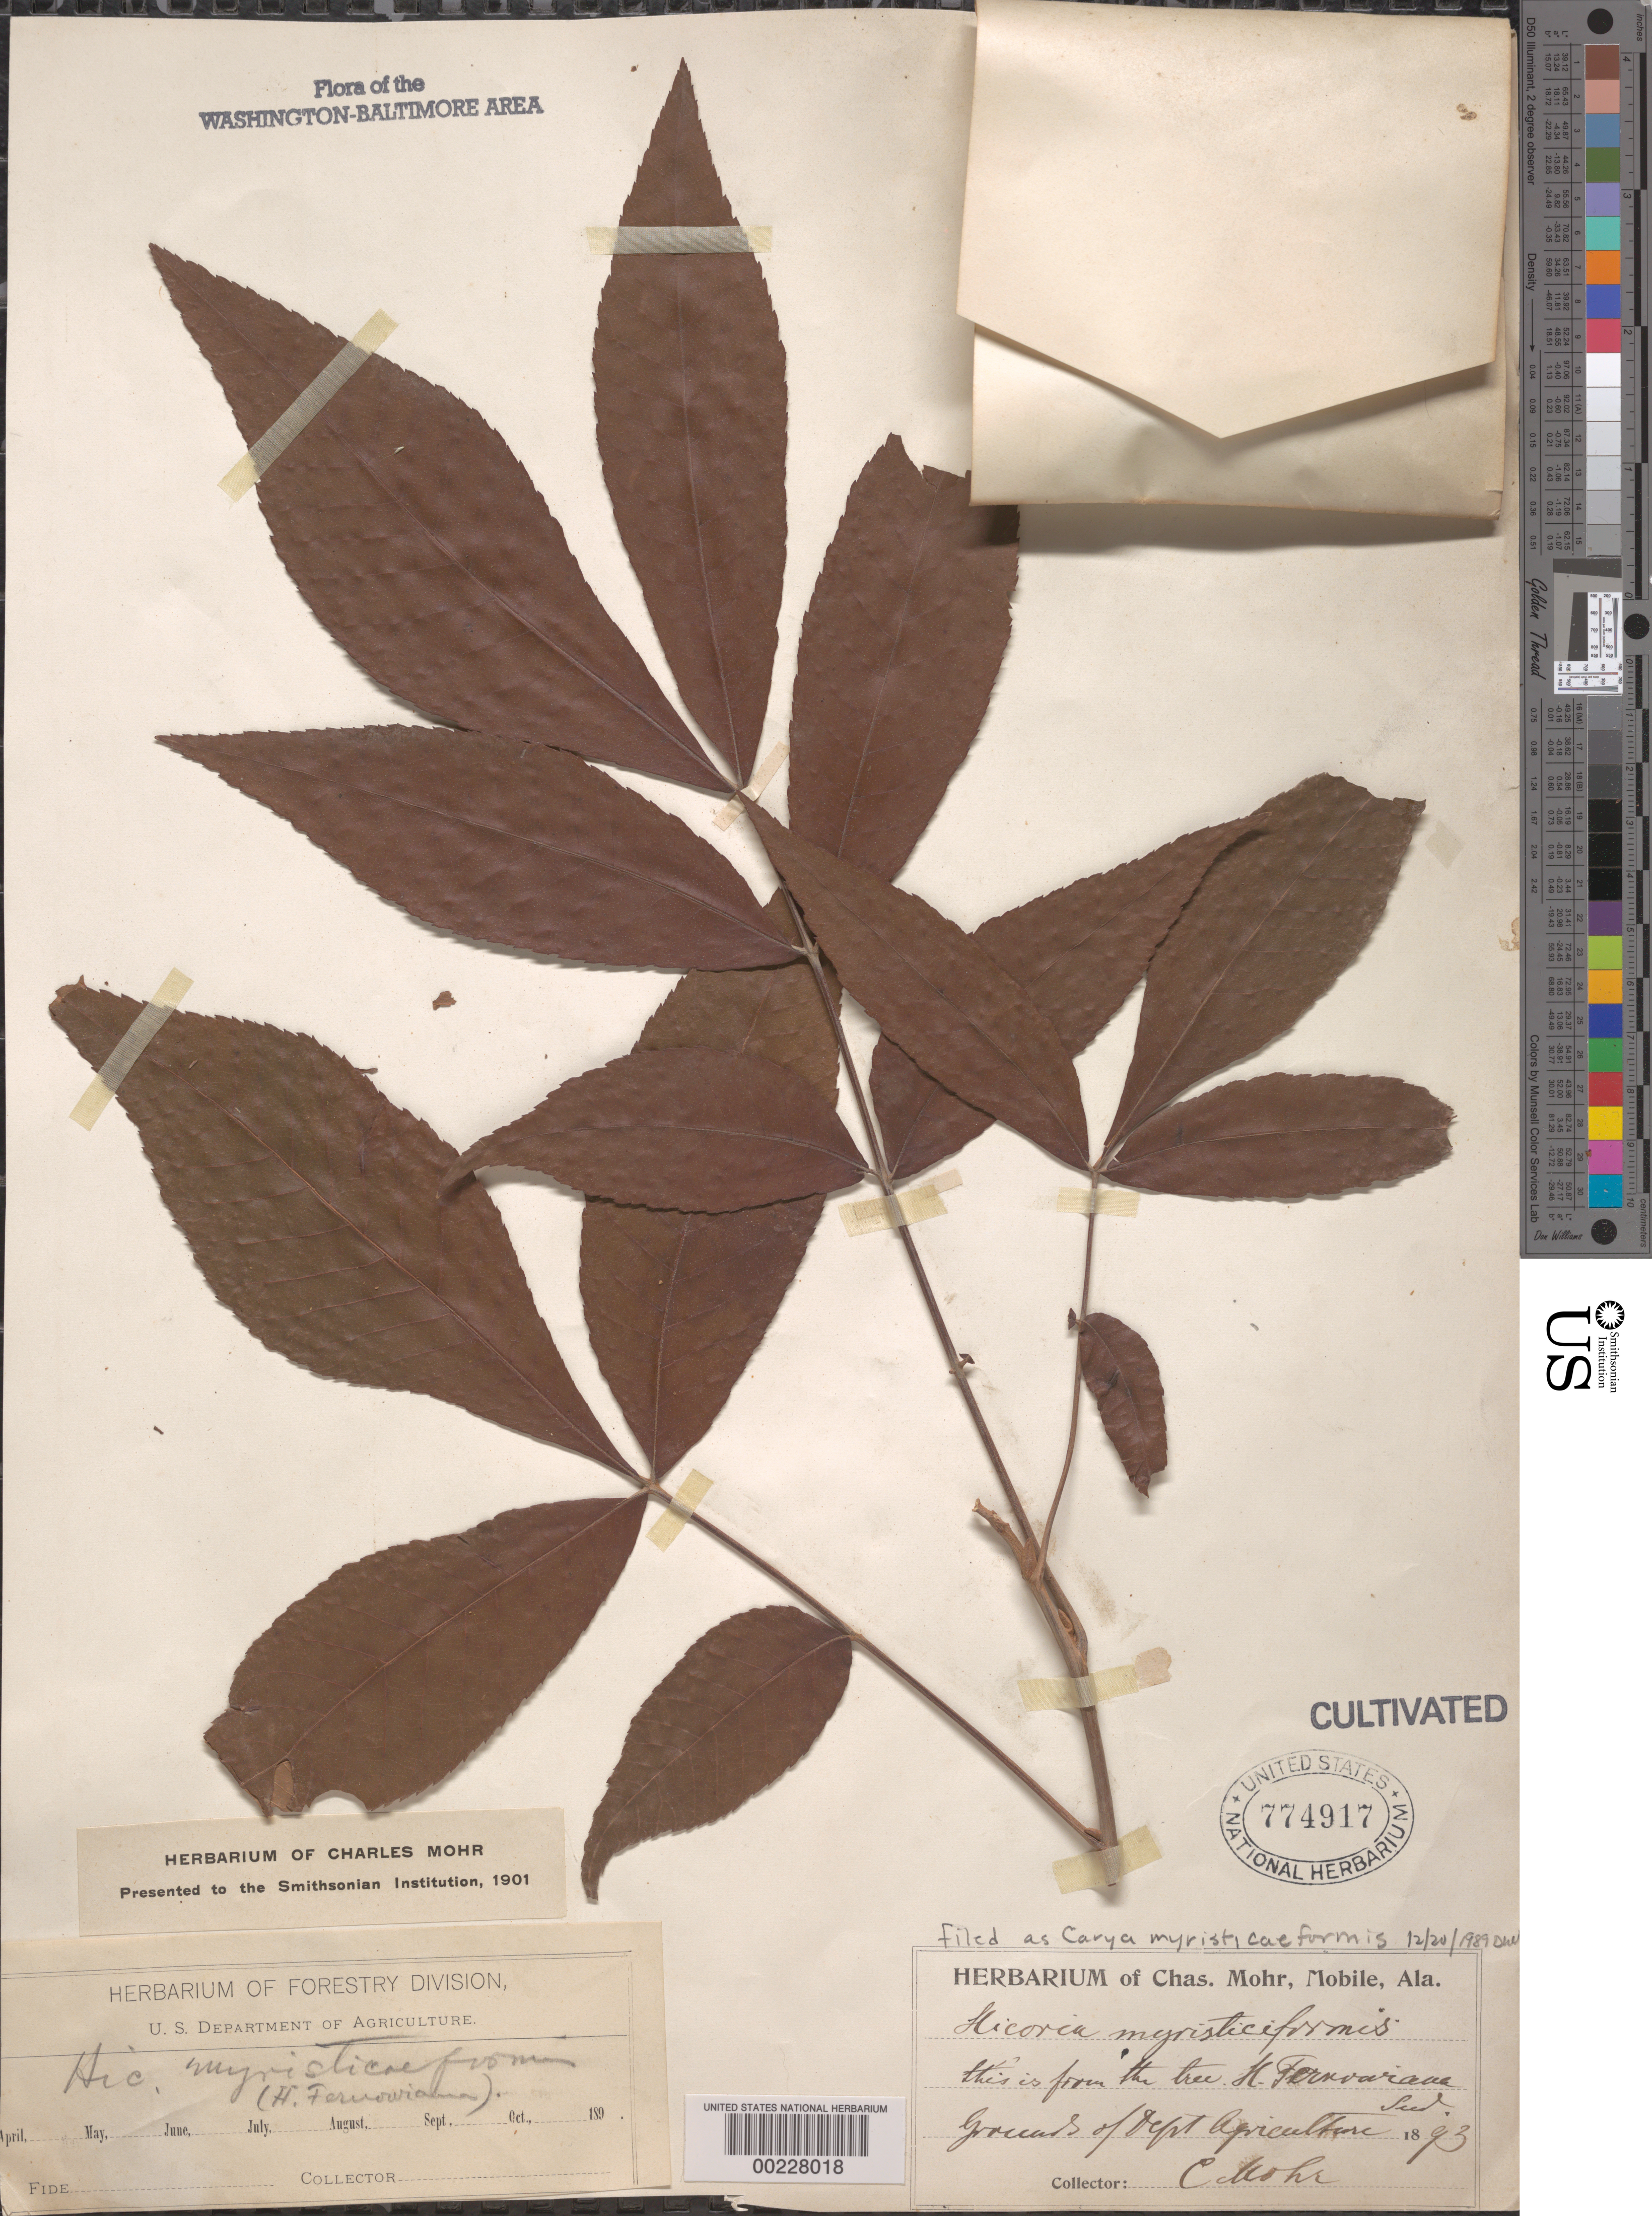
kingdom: Plantae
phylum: Tracheophyta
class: Magnoliopsida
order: Fagales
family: Juglandaceae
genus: Carya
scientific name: Carya myristiciformis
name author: (F. Michx.) Nutt.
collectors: C. T. Mohr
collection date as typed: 1893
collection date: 1893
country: United States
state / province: District of Columbia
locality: Agricultural grounds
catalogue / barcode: US 774917